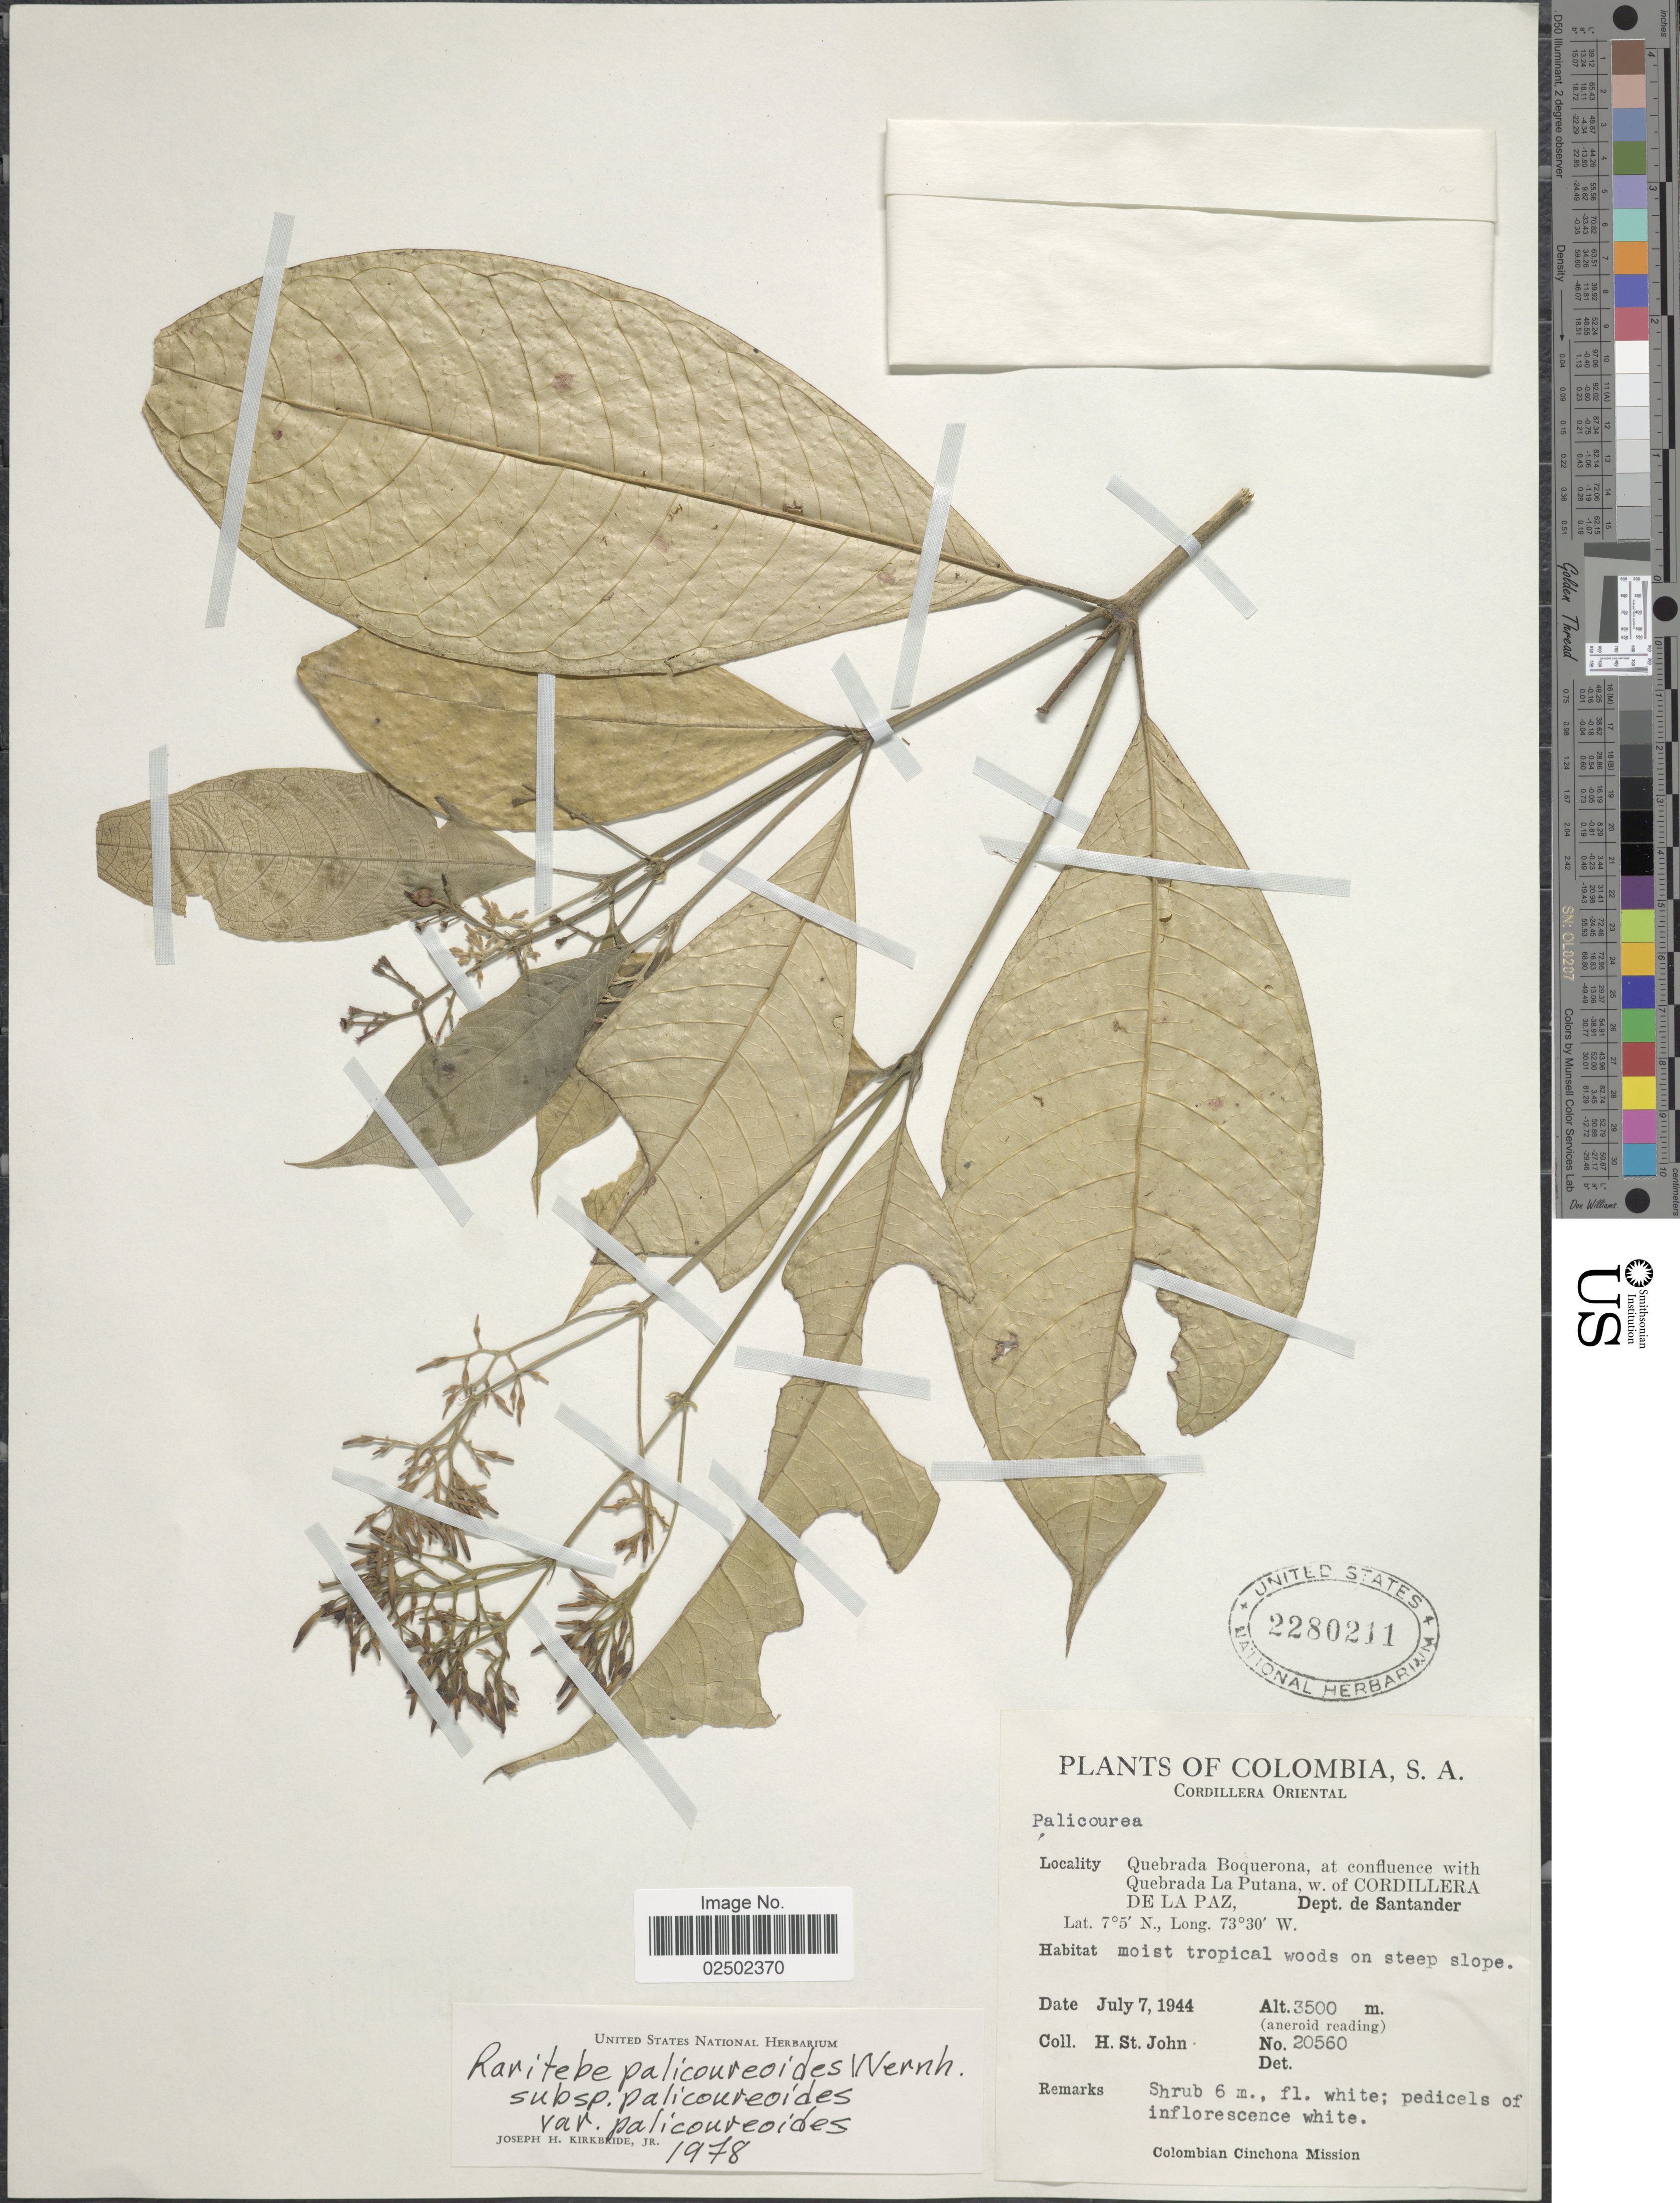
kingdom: Plantae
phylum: Tracheophyta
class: Magnoliopsida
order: Gentianales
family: Rubiaceae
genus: Raritebe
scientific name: Raritebe palicoureoides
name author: Wernham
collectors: H. St. John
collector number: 20560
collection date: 1944-07-07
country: Colombia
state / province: Santander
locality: Cordillera Oriental. Quebrada Boquerona, at confluence with Quebrada La Putana, w. of Cordillera De La Paz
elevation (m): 3500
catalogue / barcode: US 2280211